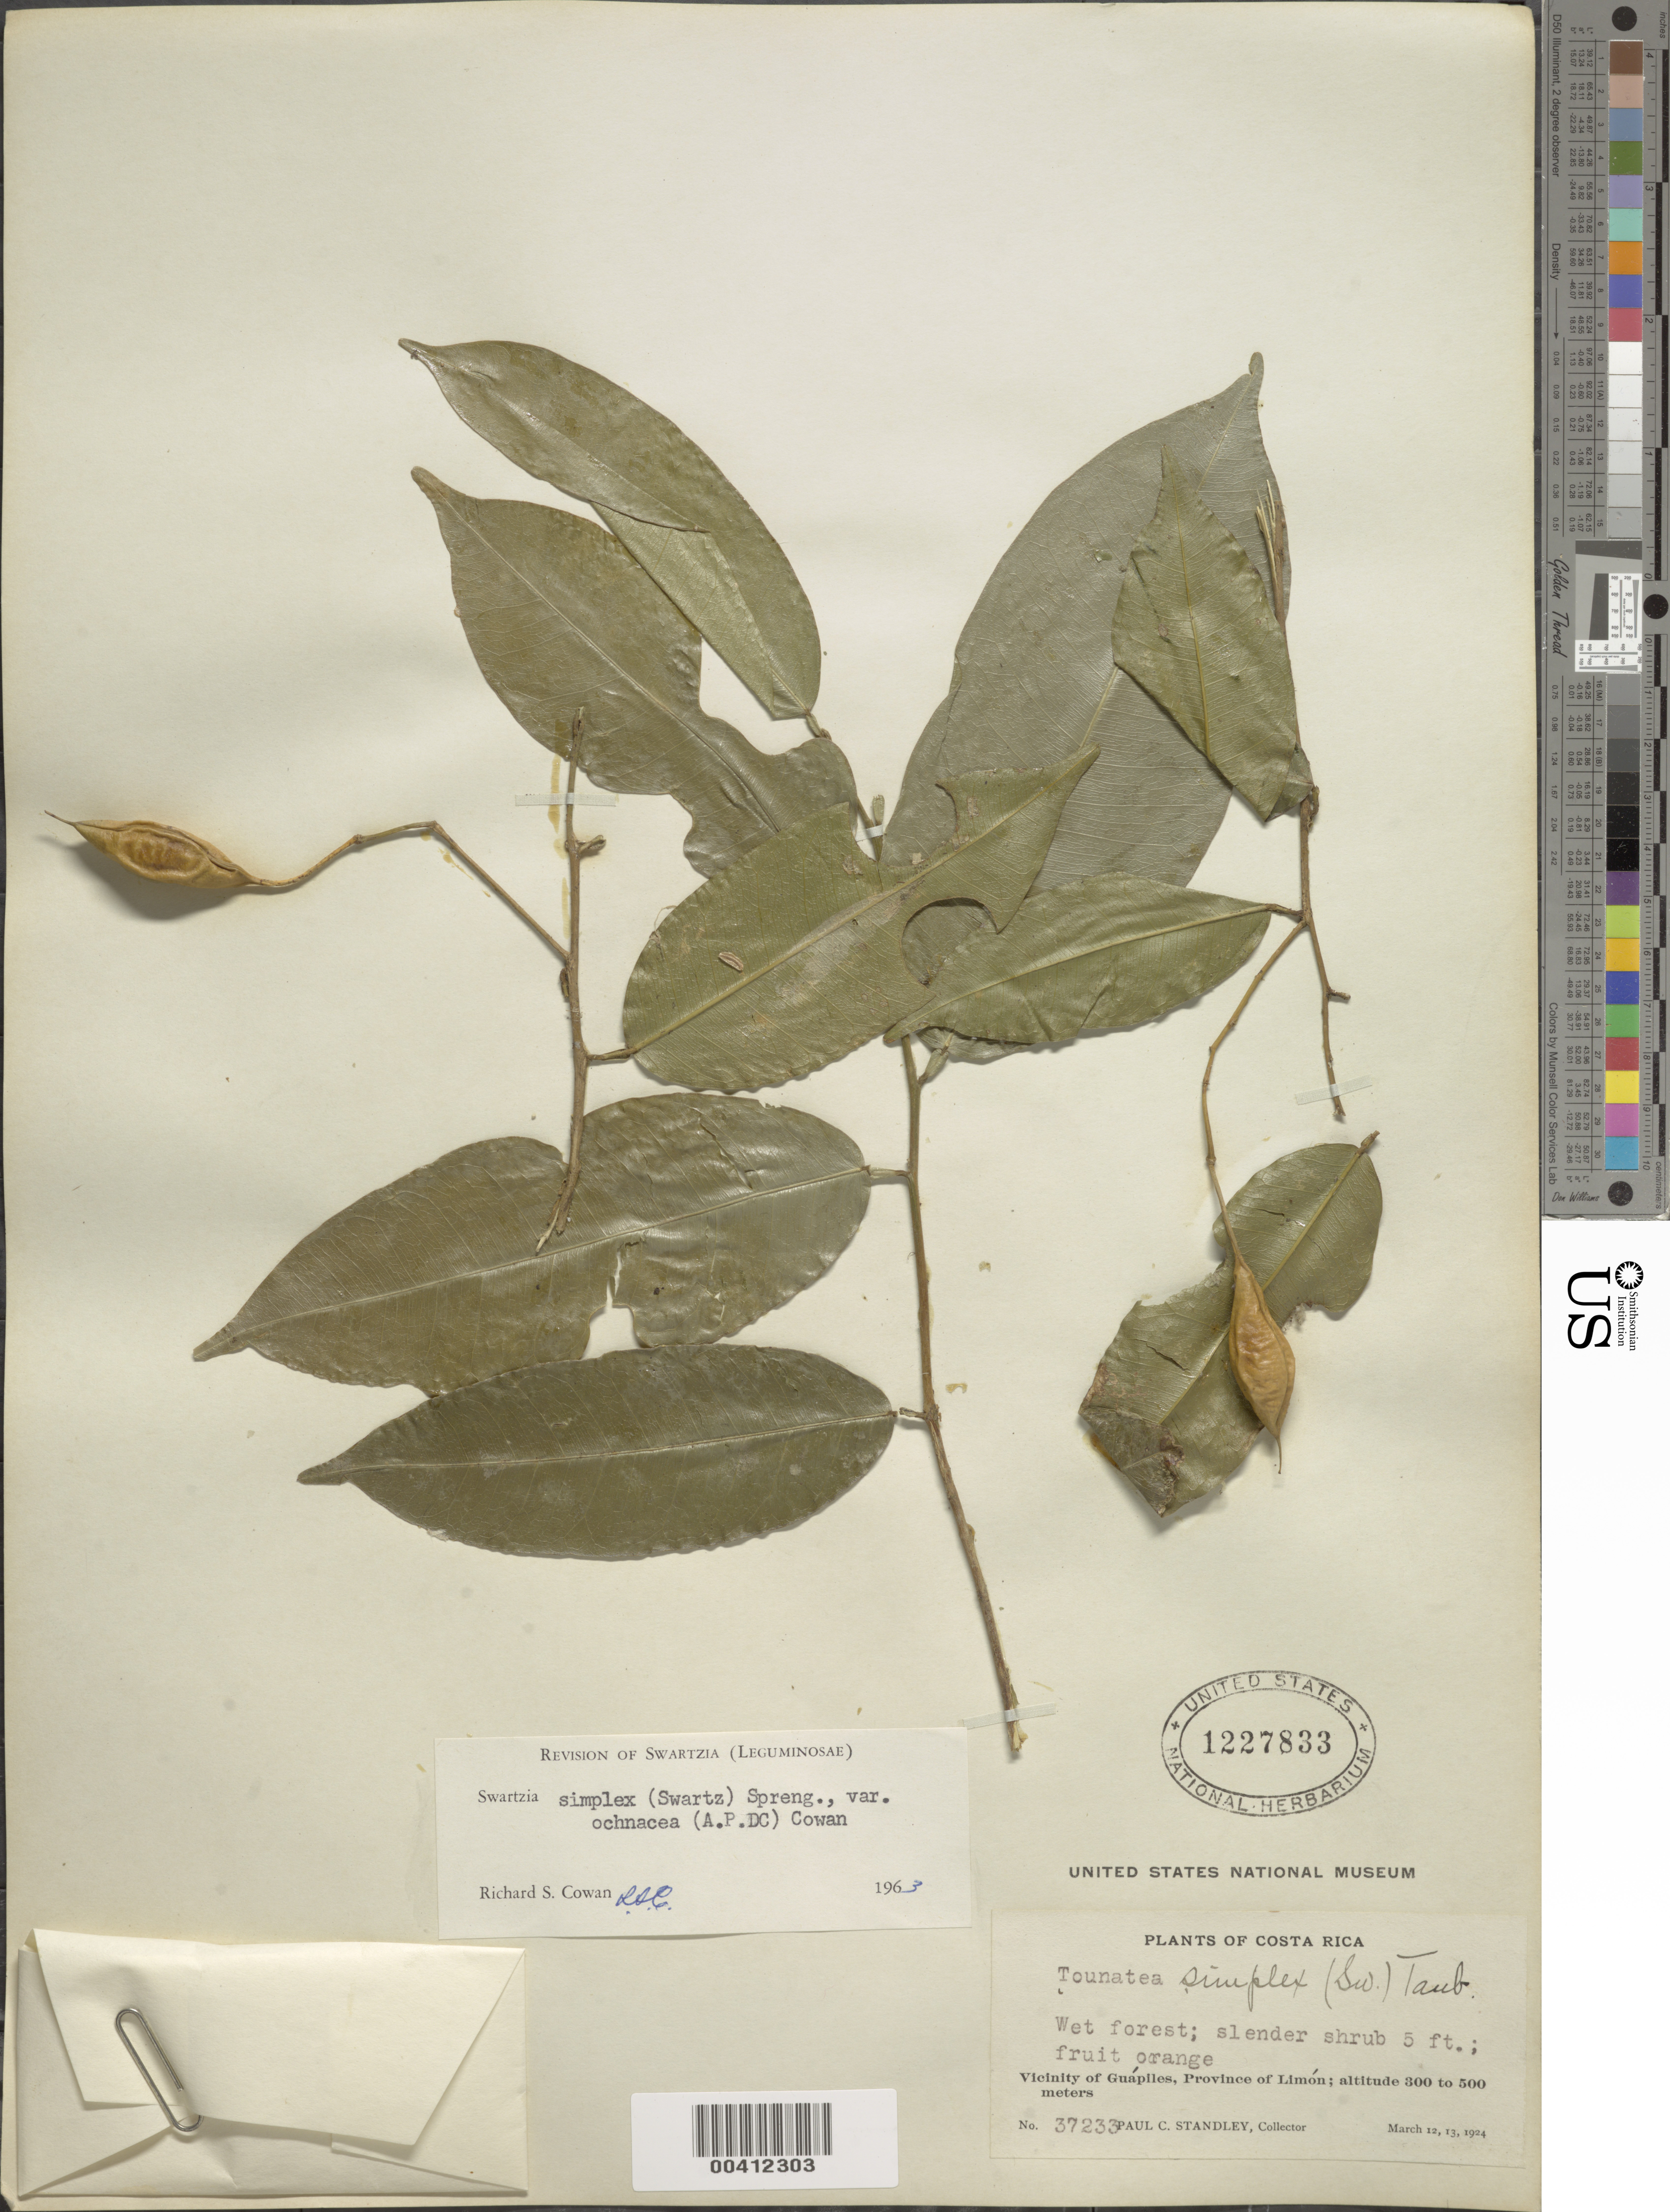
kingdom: Plantae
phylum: Tracheophyta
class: Magnoliopsida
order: Fabales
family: Fabaceae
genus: Swartzia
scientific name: Swartzia simplex var. ochnacea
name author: (DC.) R.S. Cowan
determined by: Cowan, R. S.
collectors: P. C. Standley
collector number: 37233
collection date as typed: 12 Mar 1924 to 13 Mar 1924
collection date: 1924-03-12/1924-03-13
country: Costa Rica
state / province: Limón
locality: Vicinity of guapilesd antigua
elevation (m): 300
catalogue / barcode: US 1227833